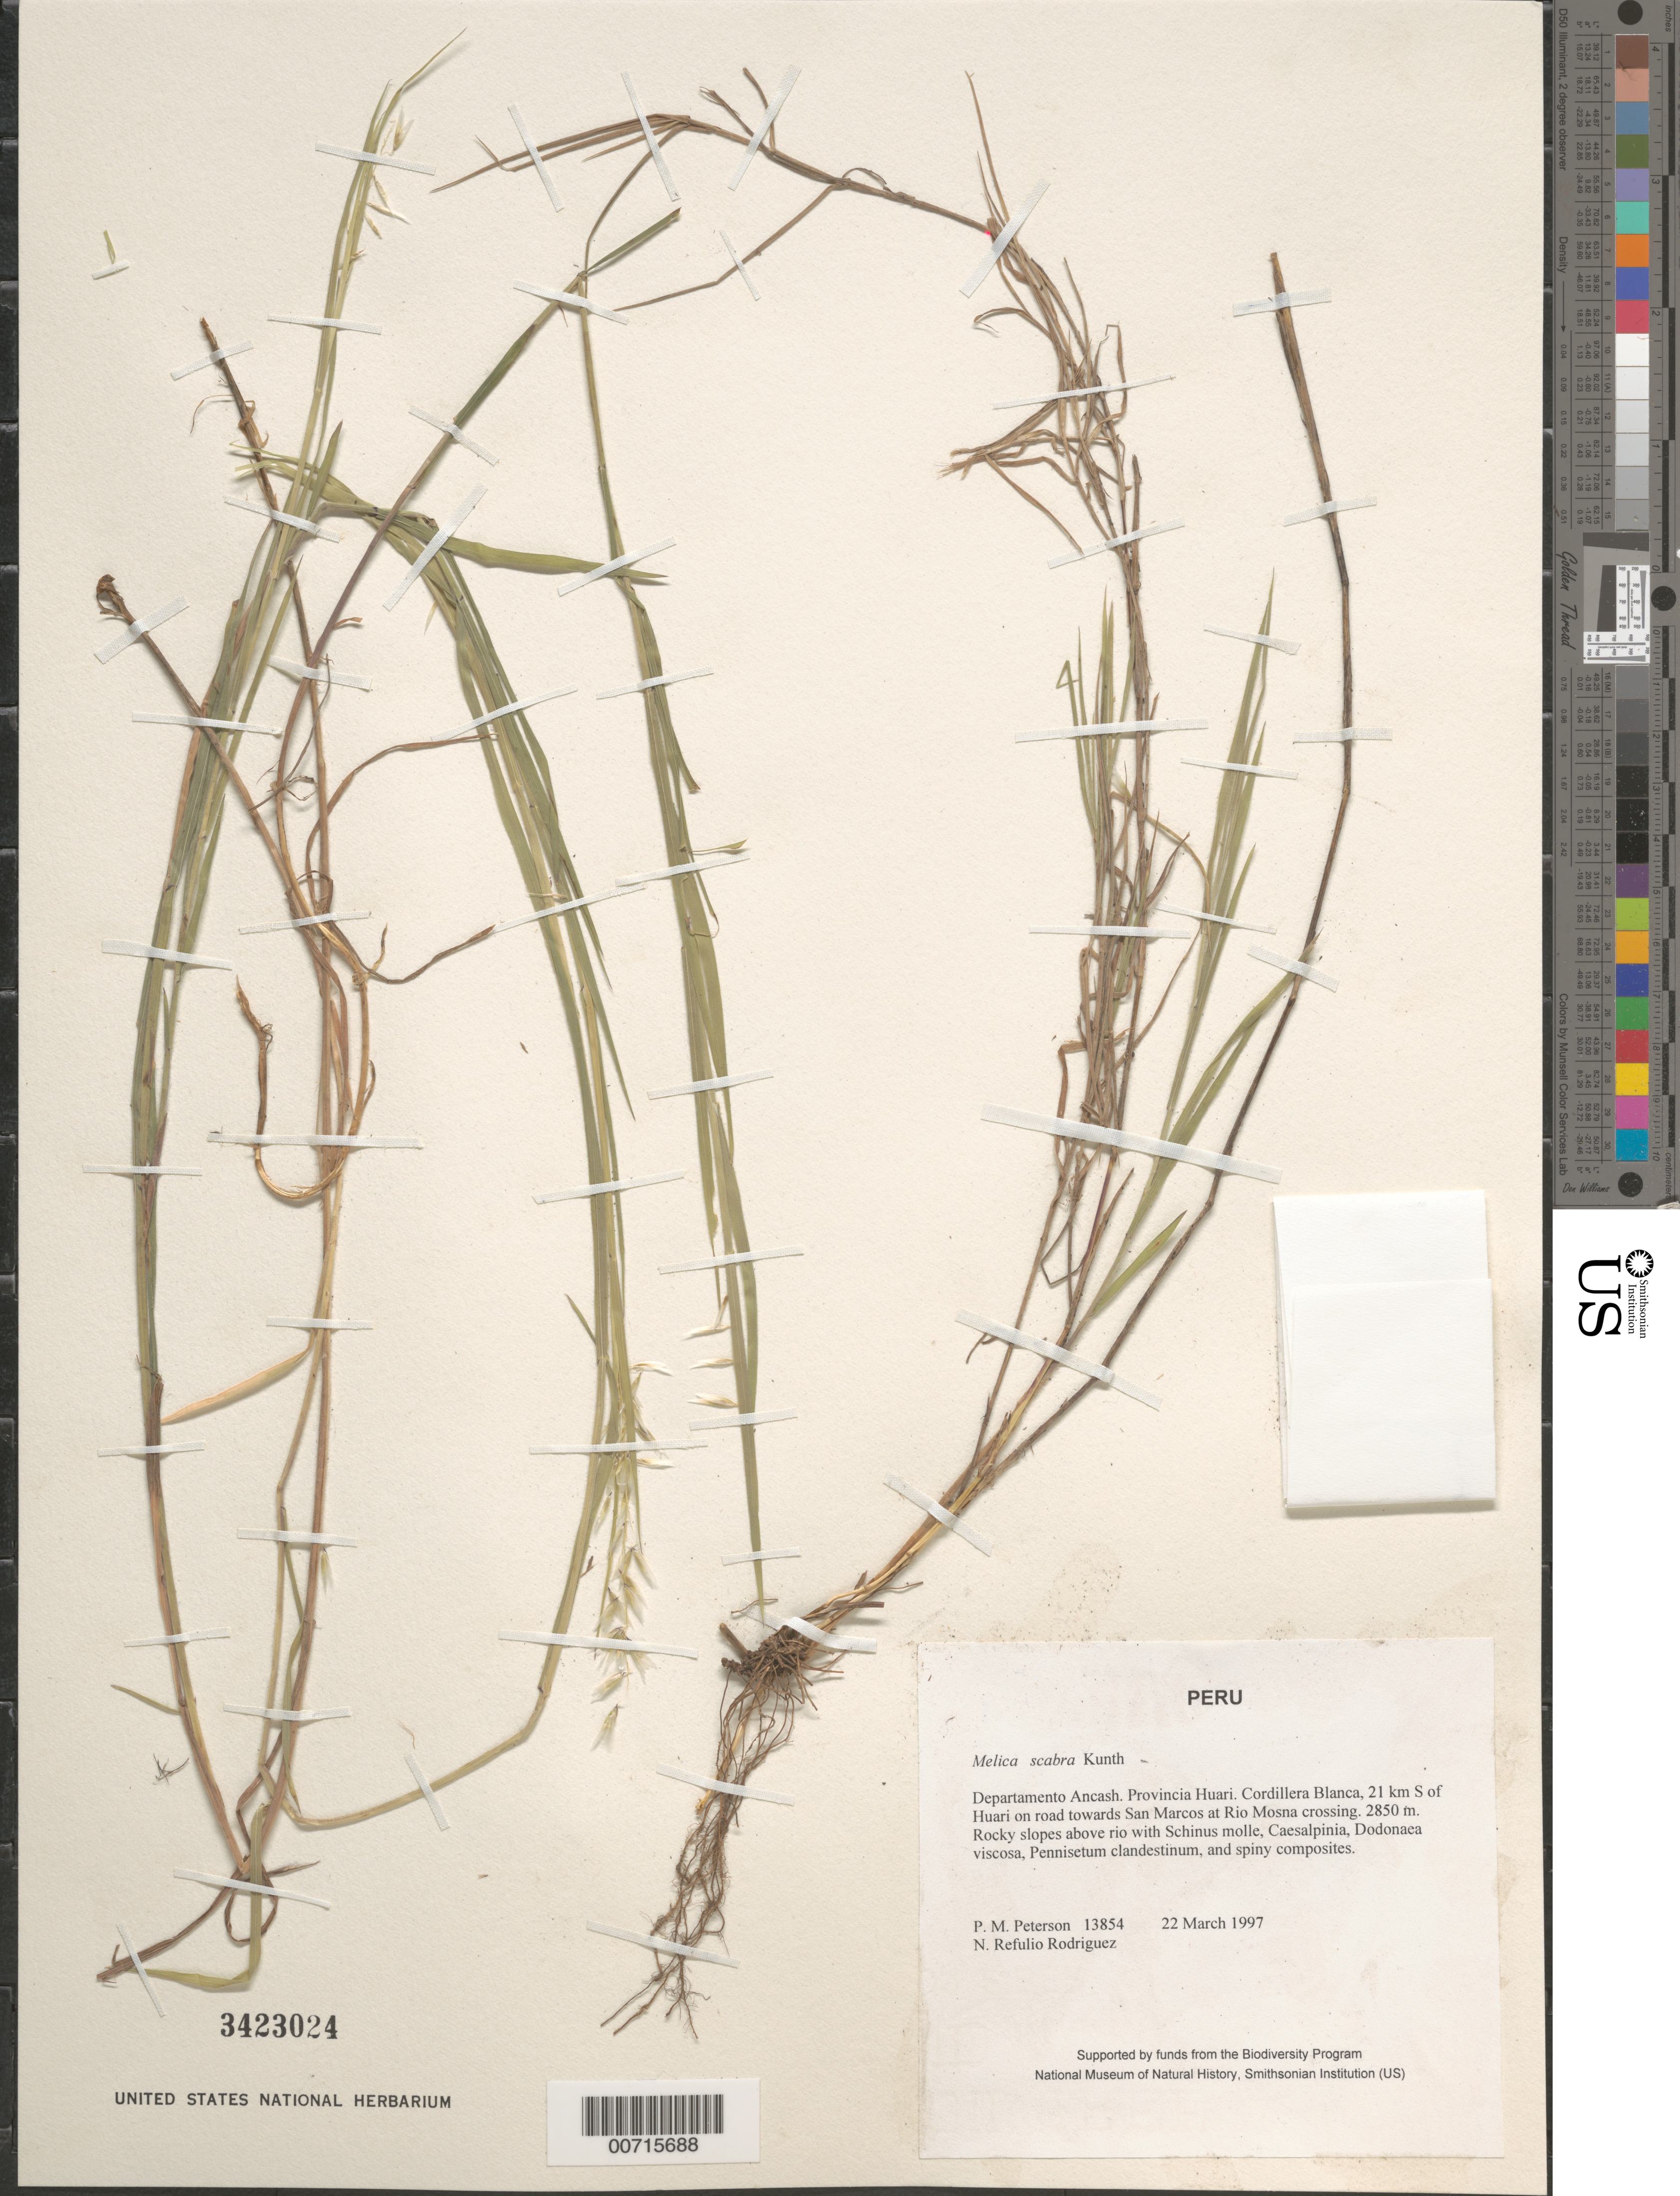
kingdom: Plantae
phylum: Tracheophyta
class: Liliopsida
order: Poales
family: Poaceae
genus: Melica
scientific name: Melica scabra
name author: Kunth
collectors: P. M. Peterson & N. Refulio-Rodríguez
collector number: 13854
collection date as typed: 22 Mar 1997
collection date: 1997-03-22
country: Peru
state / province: Ancash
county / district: Huari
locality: Cordillera Blanca, 21 km S of Huari on road towards San Marcos at Rio Mosna crossing.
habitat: Rocky slopes above rio with Schinus molle, Caesalpinia, Dodonaea viscosa, Pennisetum clandestinum, and spiny composites.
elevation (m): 2850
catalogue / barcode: US 3423024